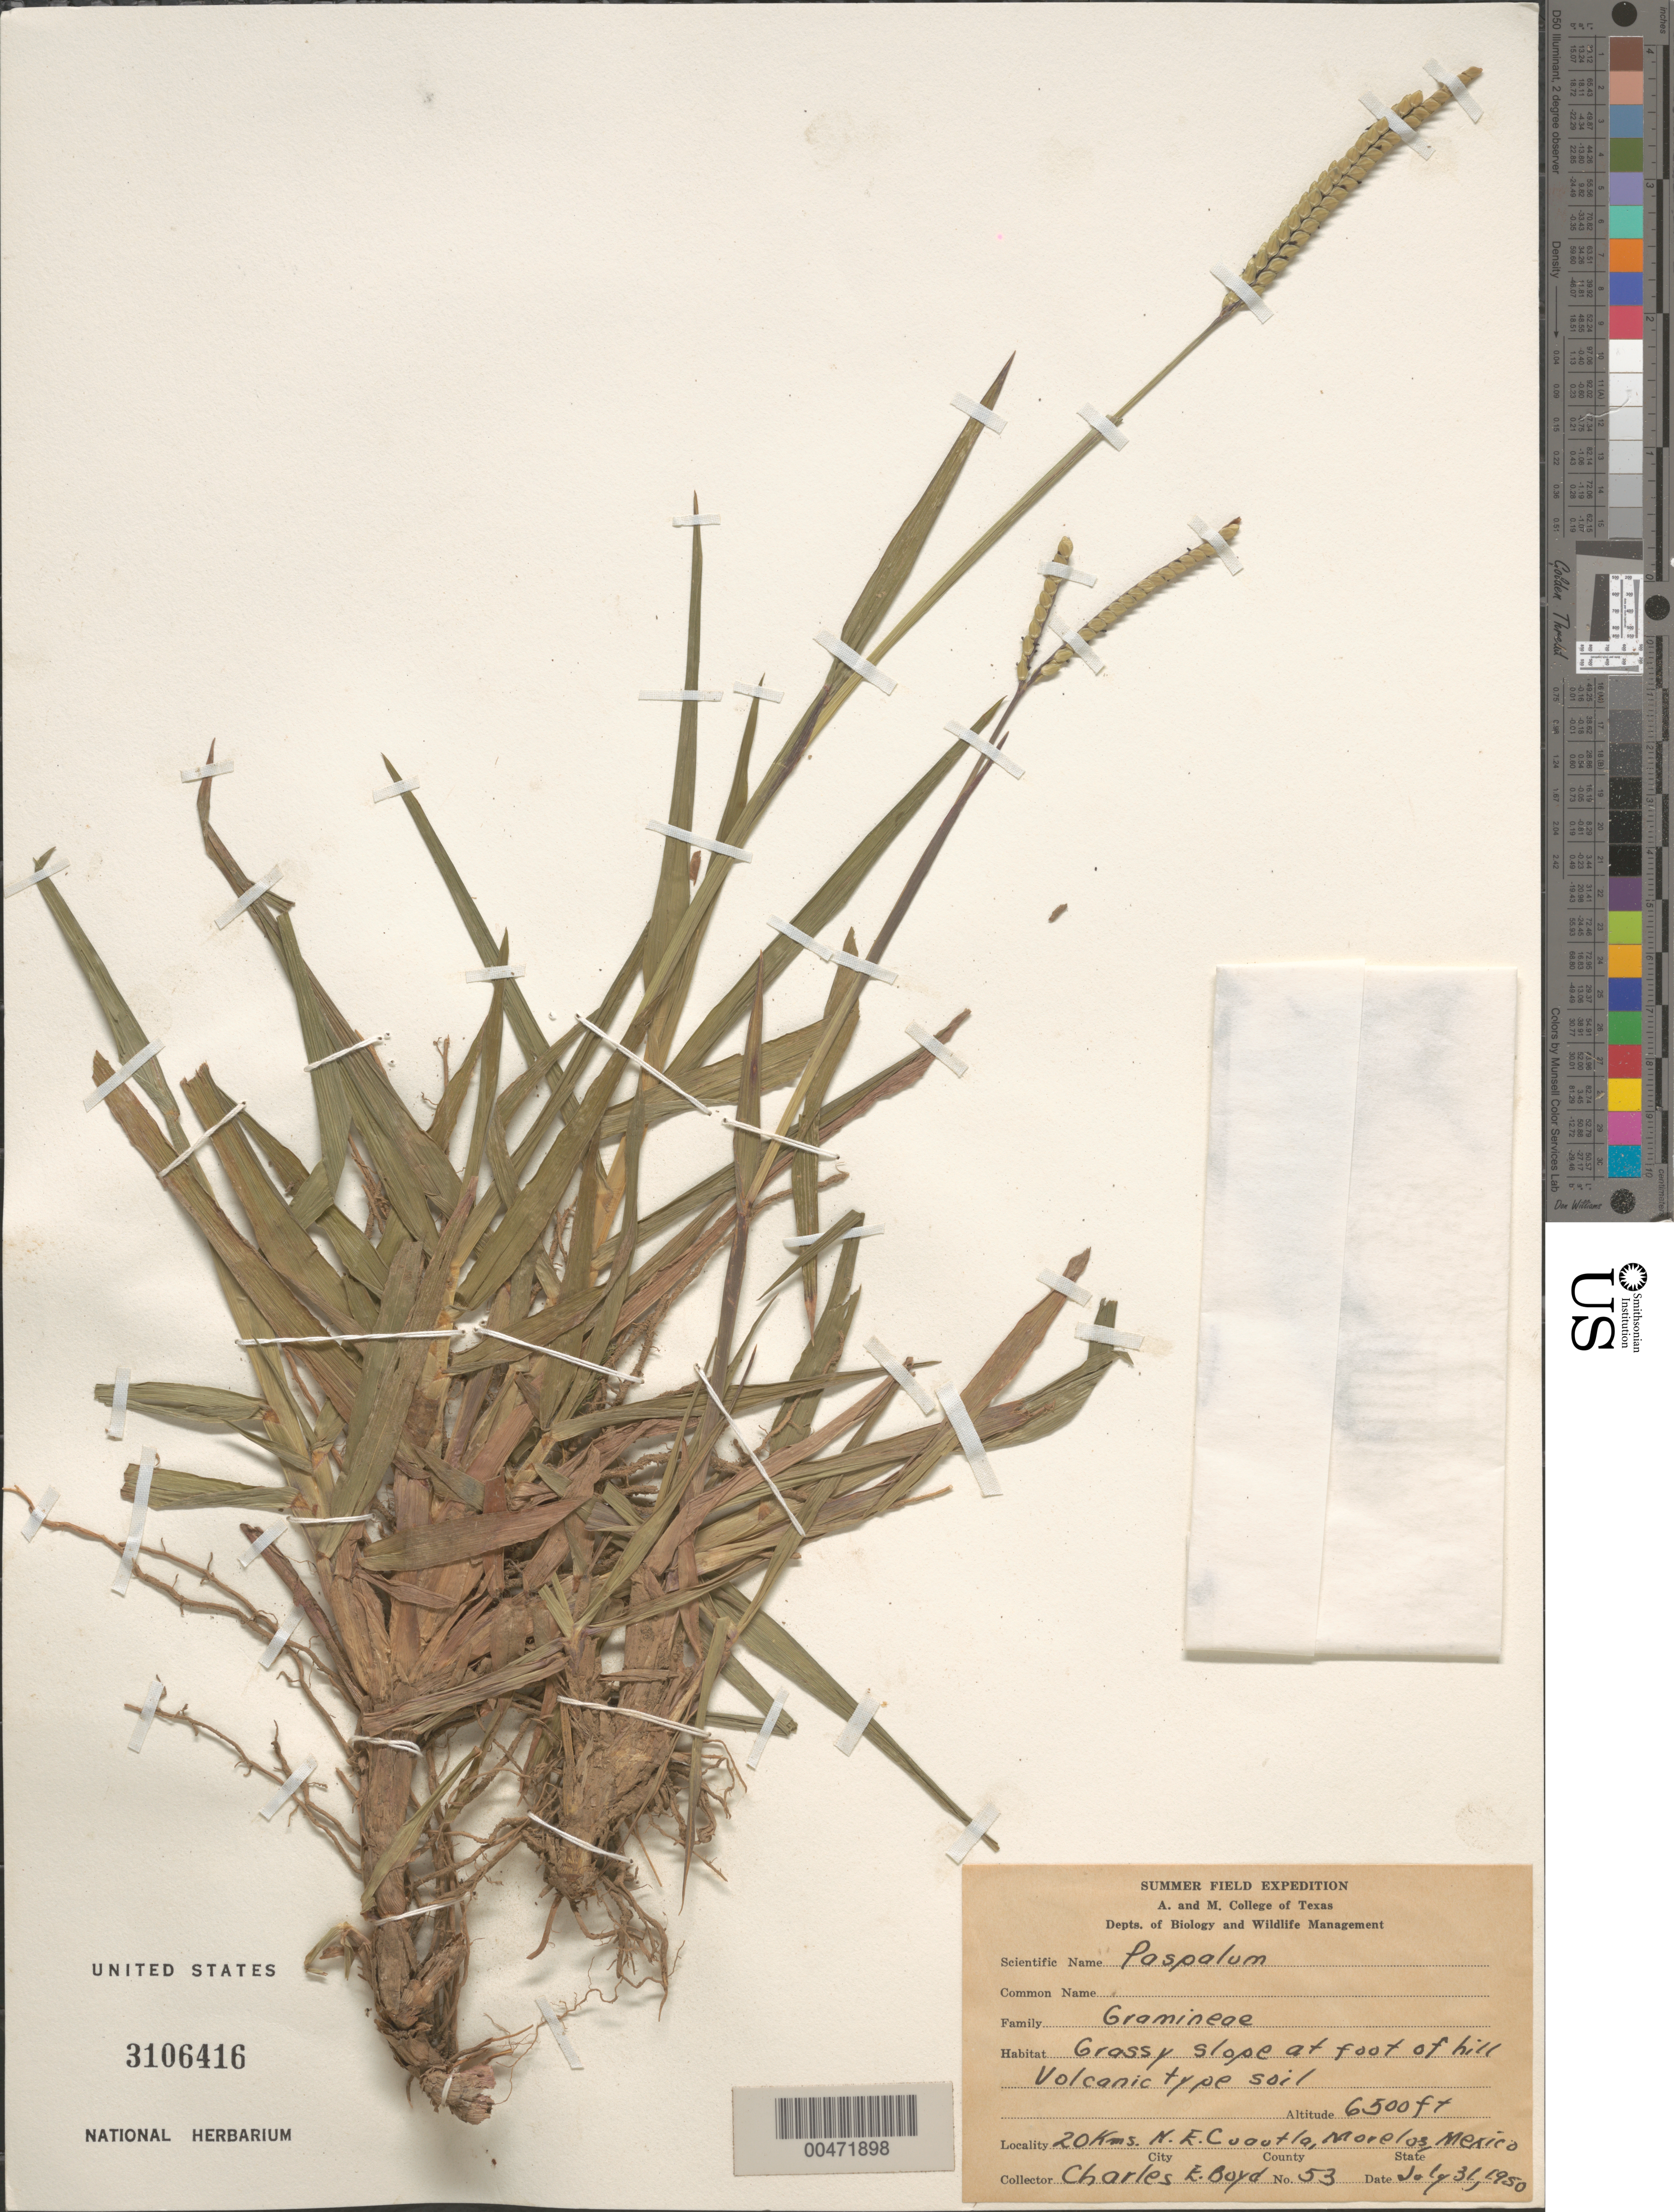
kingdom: Plantae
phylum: Tracheophyta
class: Liliopsida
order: Poales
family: Poaceae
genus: Paspalum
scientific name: Paspalum sp.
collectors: C. Boyd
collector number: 53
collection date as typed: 31 Jul 1950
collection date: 1950-07-31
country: Mexico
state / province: Morelos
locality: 20 km NE Cuautla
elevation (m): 1981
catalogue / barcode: US 3106416